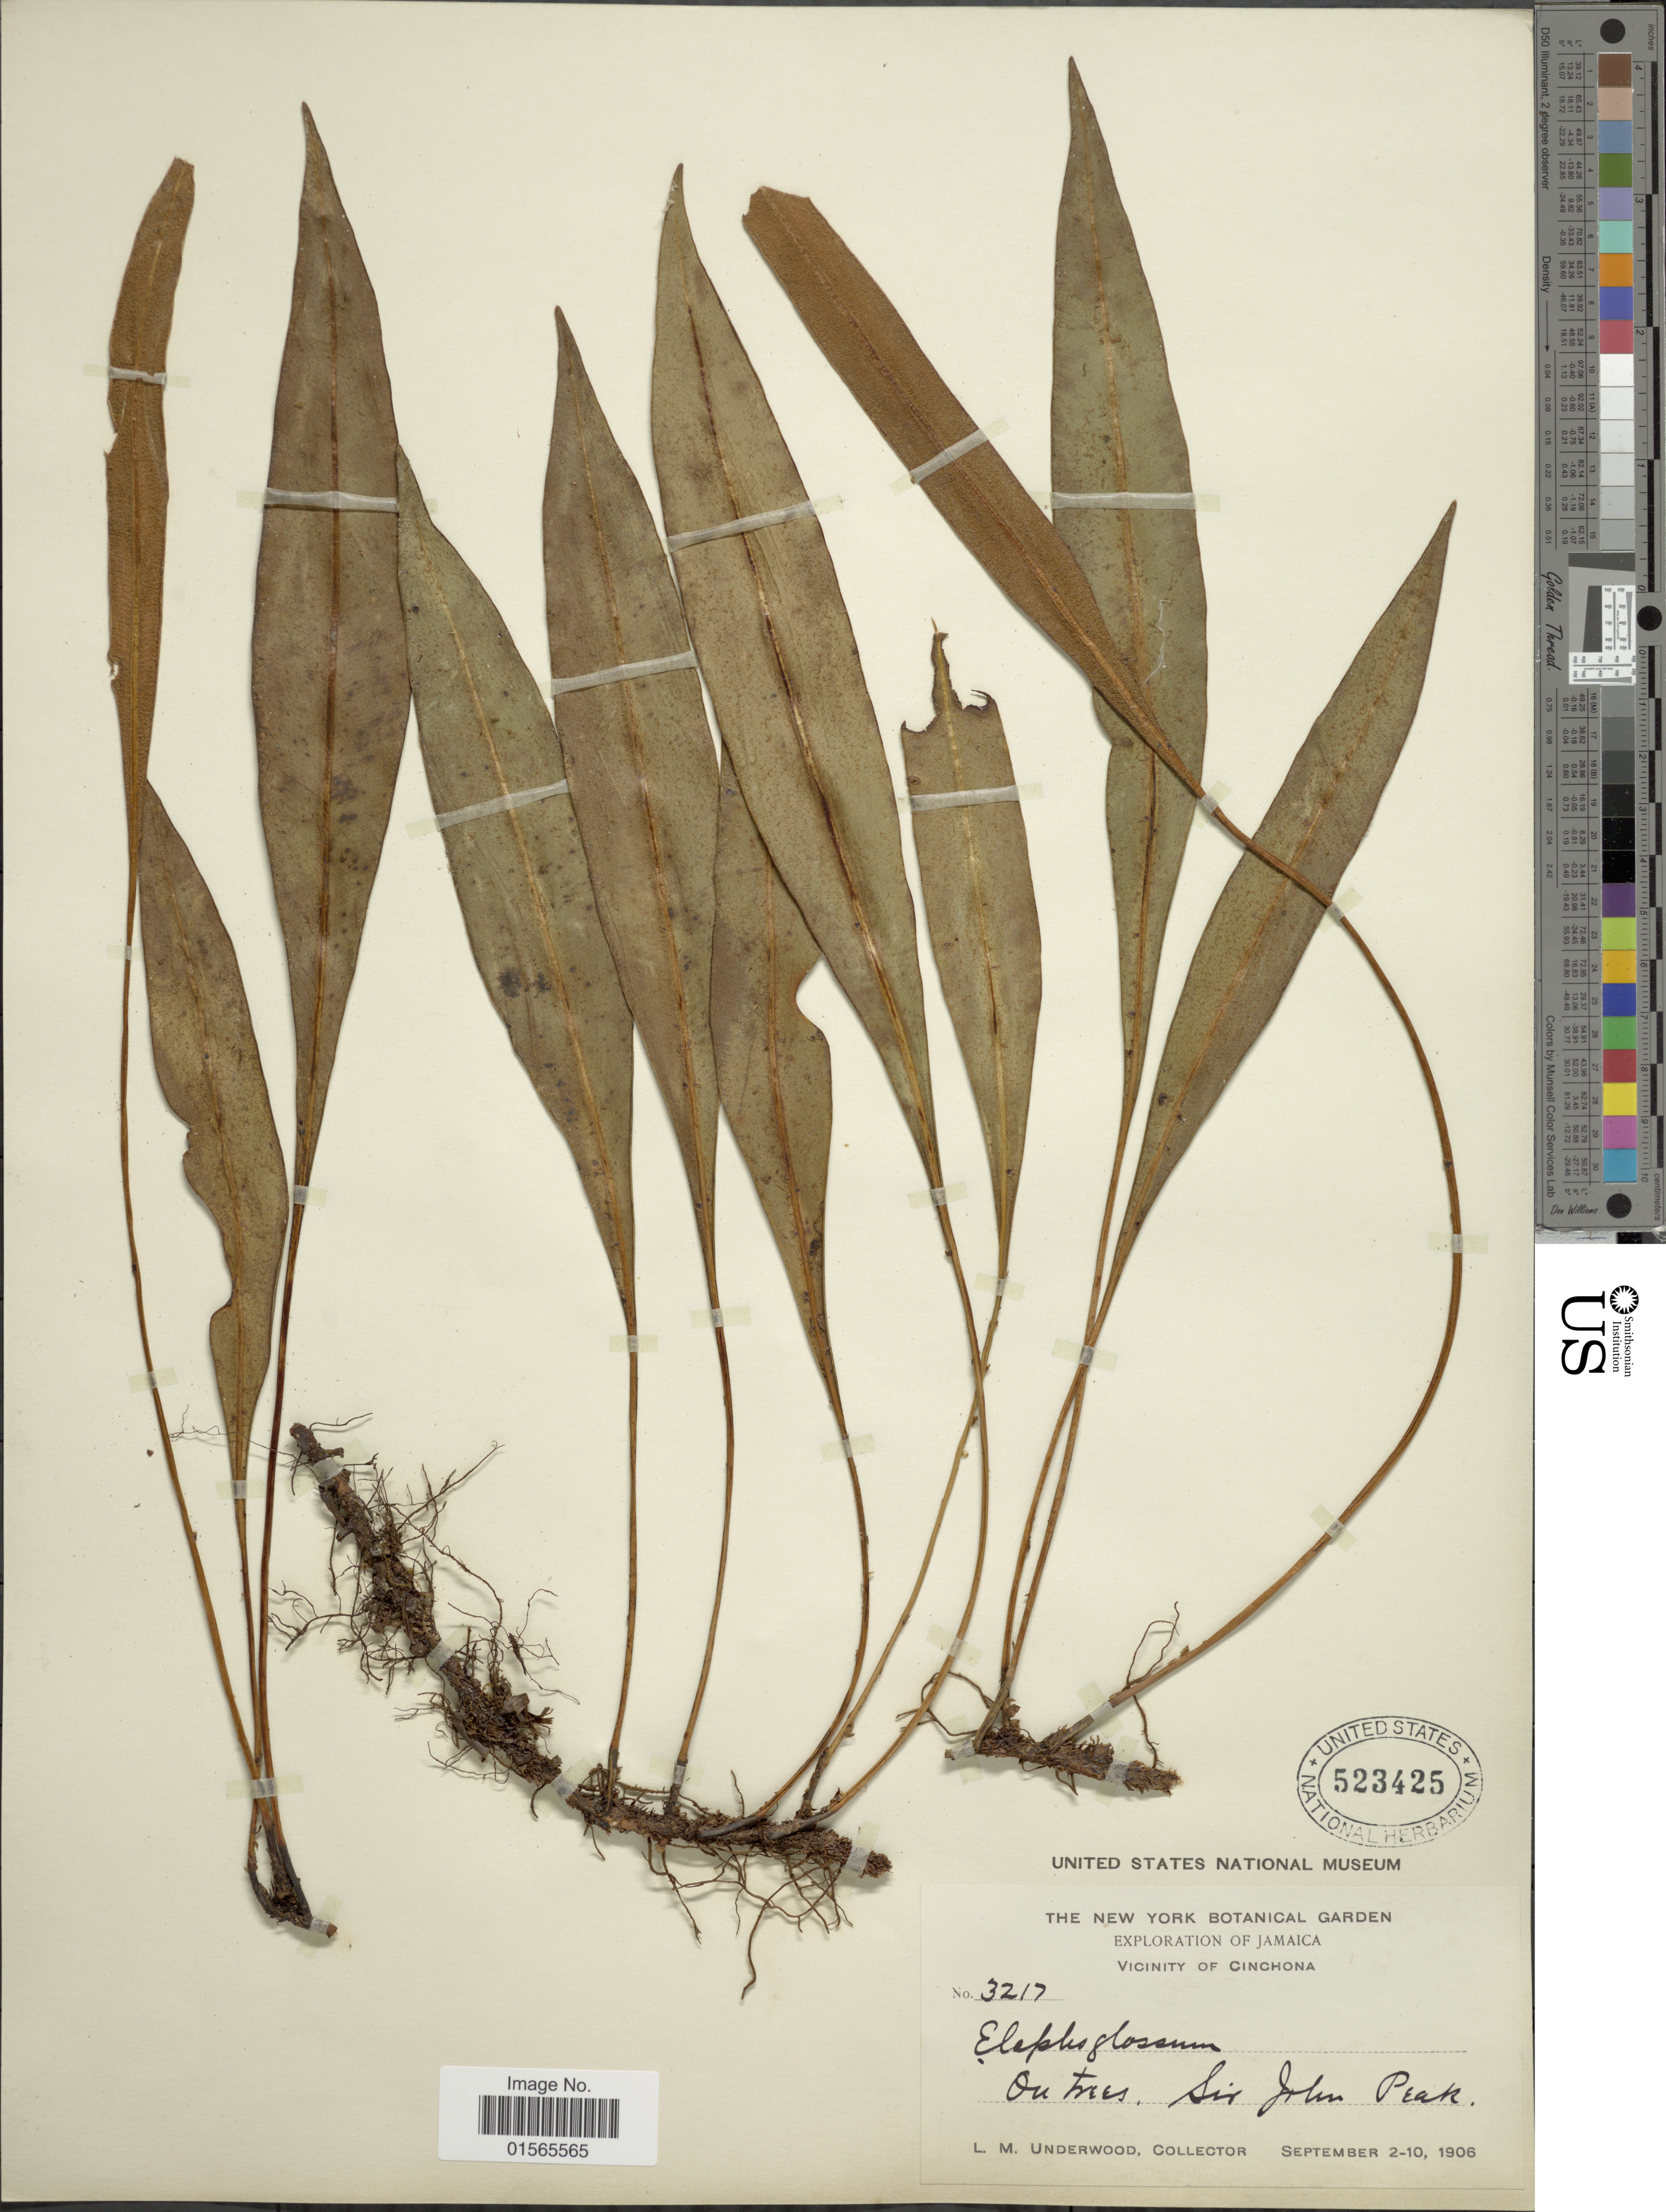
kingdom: Plantae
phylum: Tracheophyta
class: Polypodiopsida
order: Polypodiales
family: Dryopteridaceae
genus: Elaphoglossum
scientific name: Elaphoglossum inaequalifolium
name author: (Jenman) C. Chr.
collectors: L. M. Underwood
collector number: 3217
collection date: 1906-09-02/1906-09-10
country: Jamaica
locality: Vicinity of Cinchona, On trees Sir John Peak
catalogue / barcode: US 523425